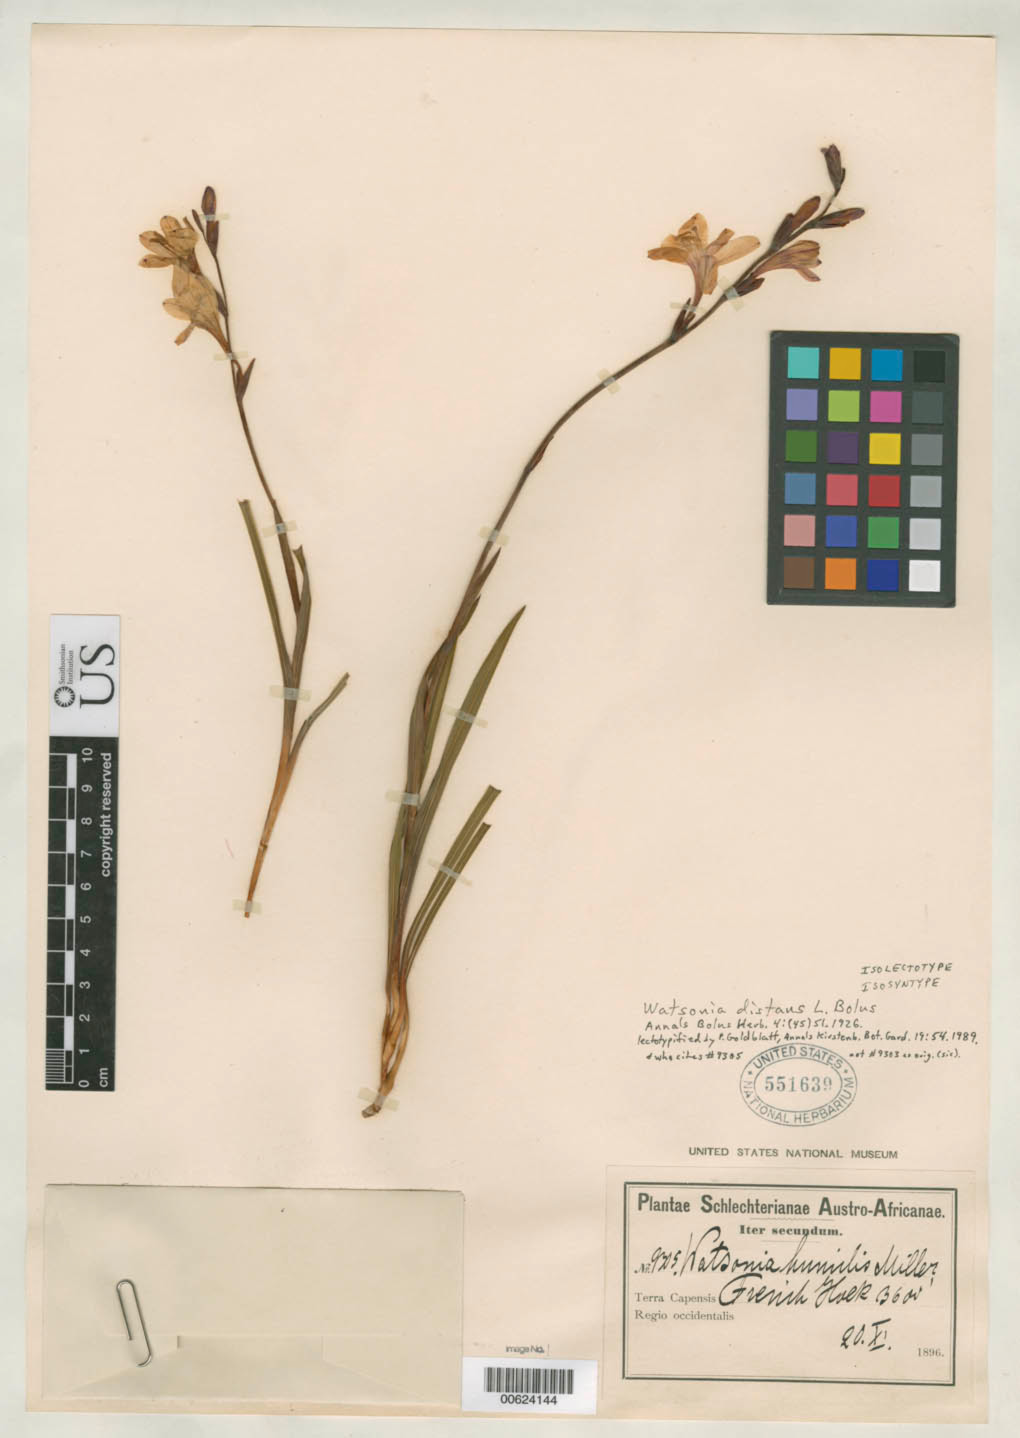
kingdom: Plantae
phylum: Tracheophyta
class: Liliopsida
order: Asparagales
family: Iridaceae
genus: Watsonia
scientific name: Watsonia distans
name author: L. Bolus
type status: Isolectotype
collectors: F. R. R. Schlechter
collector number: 9305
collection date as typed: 20 Nov 1896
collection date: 1896-11-20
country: South Africa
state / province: Western Cape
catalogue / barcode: US 551639